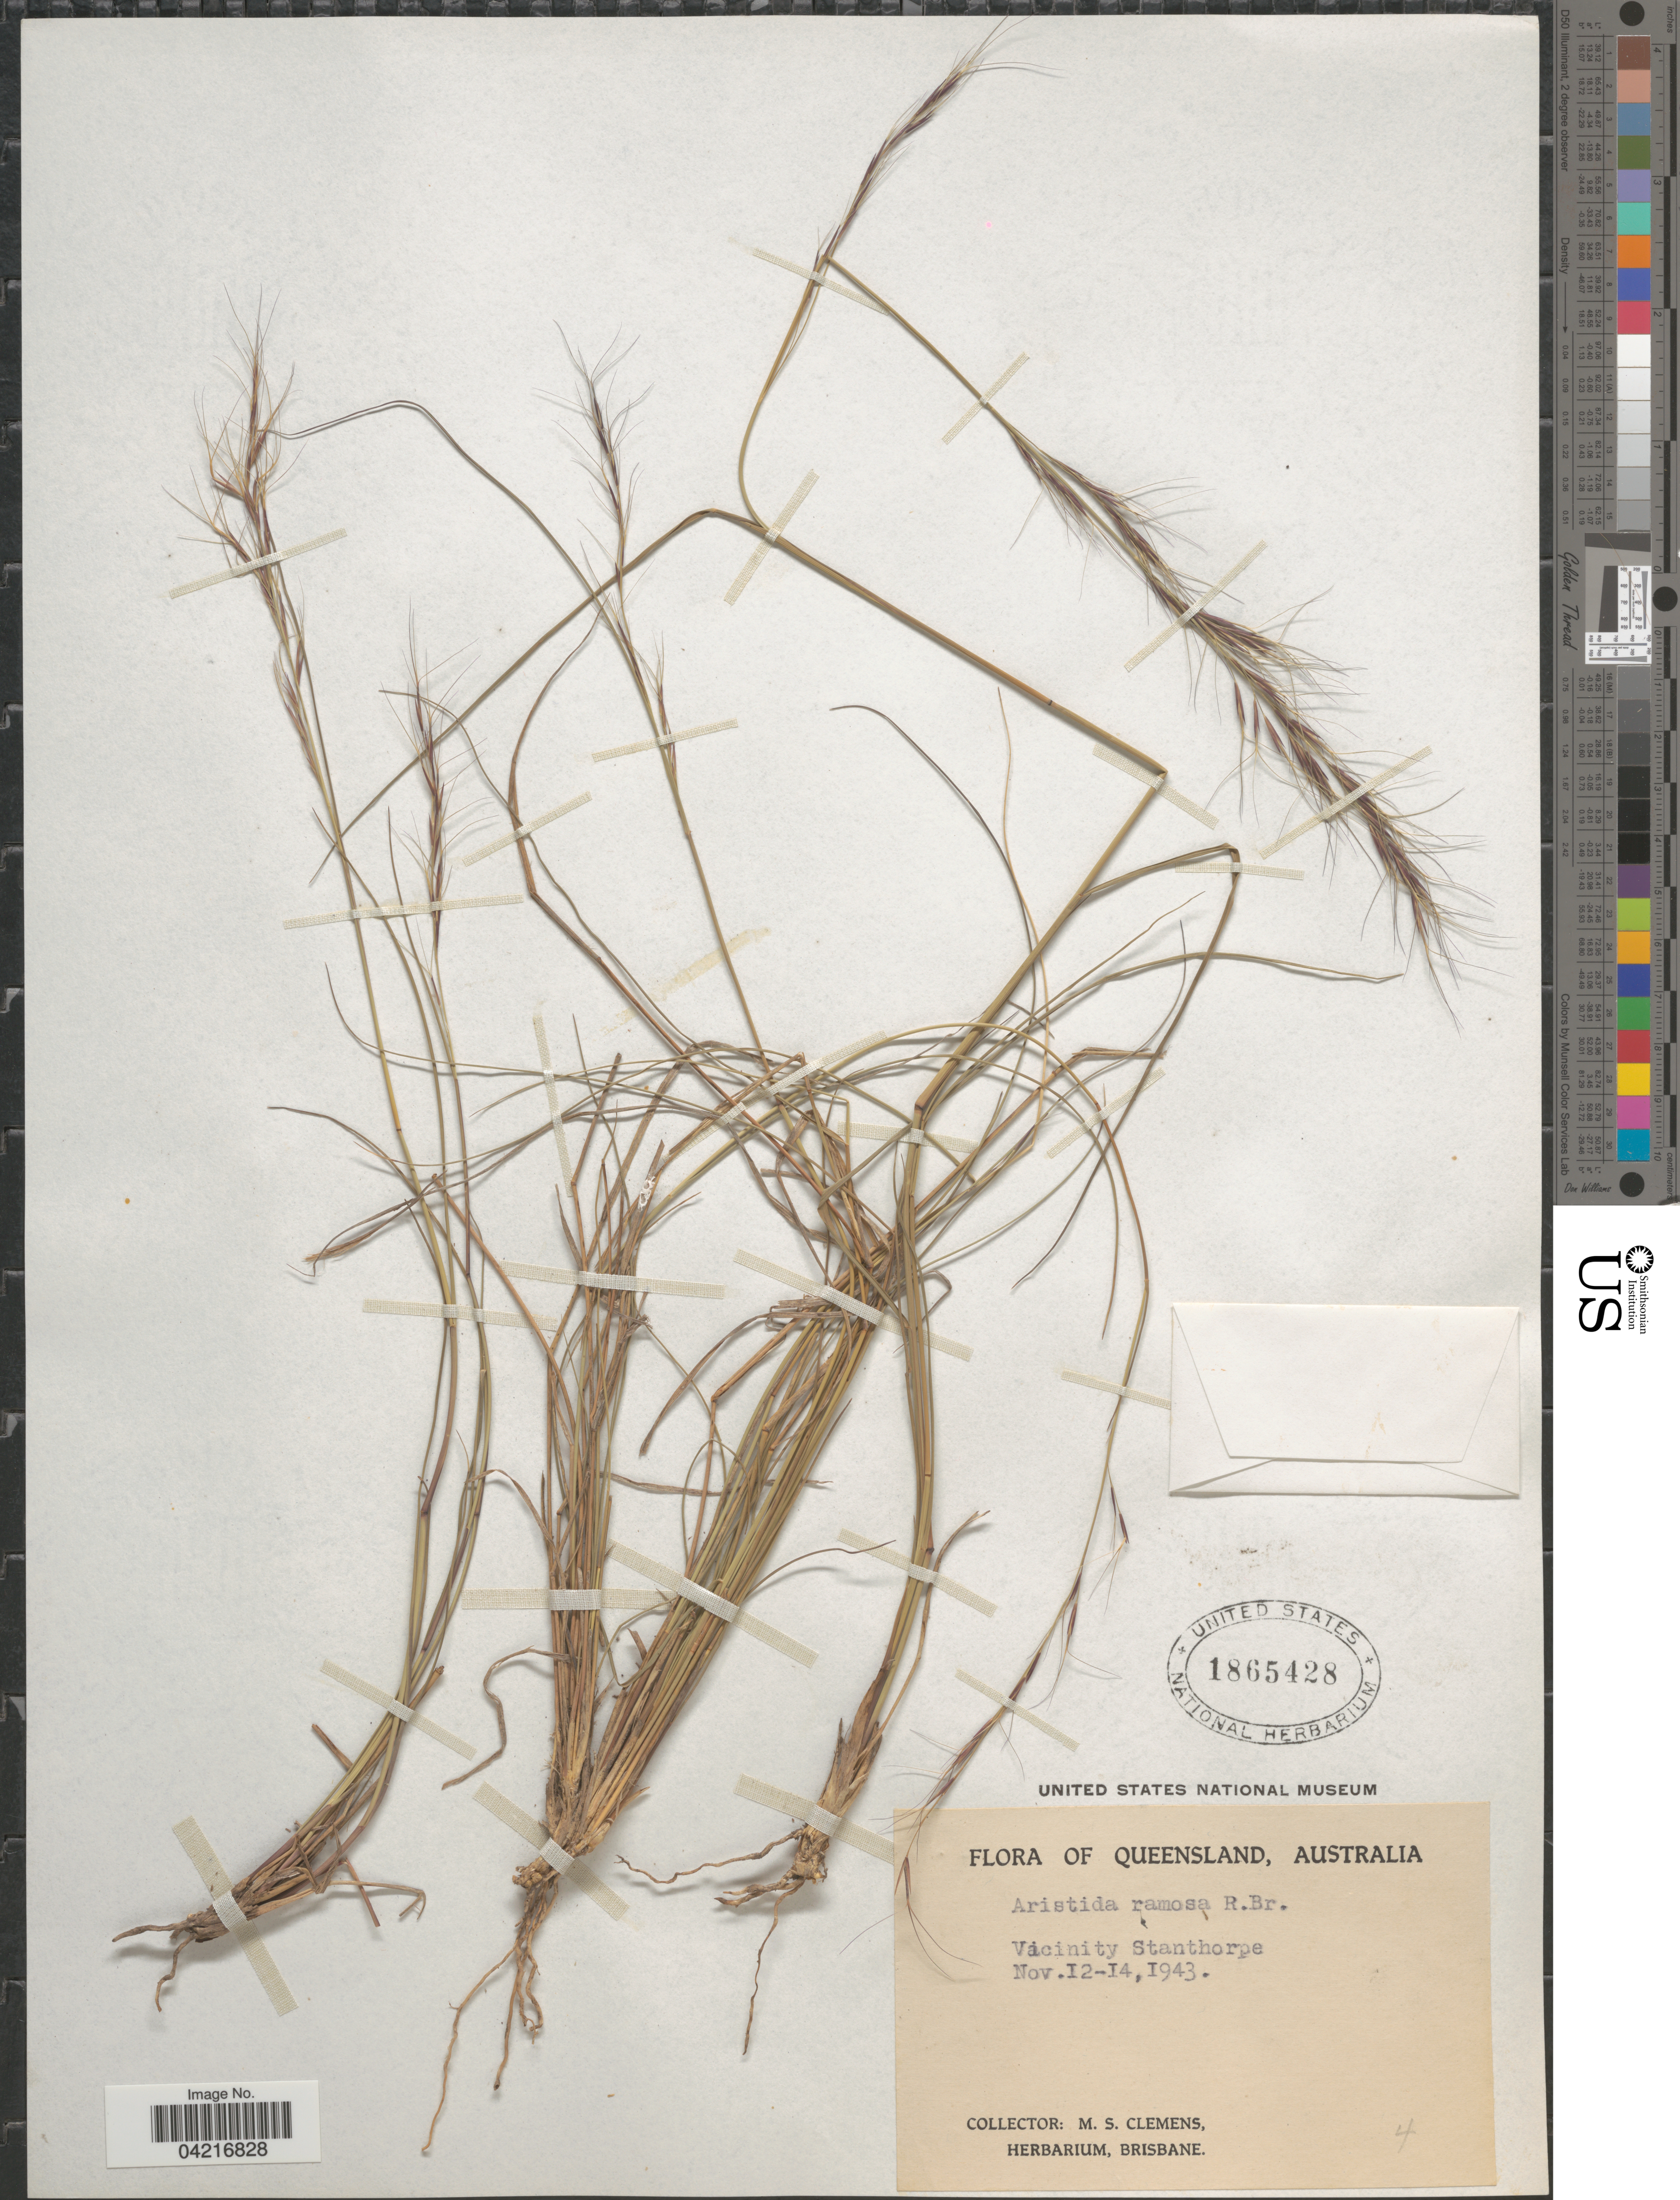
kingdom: Plantae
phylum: Tracheophyta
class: Liliopsida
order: Poales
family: Poaceae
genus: Aristida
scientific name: Aristida ramosa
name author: R. Br.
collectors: M. S. Clemens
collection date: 1943-11-12/1943-11-14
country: Australia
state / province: Queensland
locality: Vicinity Stanthorpe.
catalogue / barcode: US 1865428